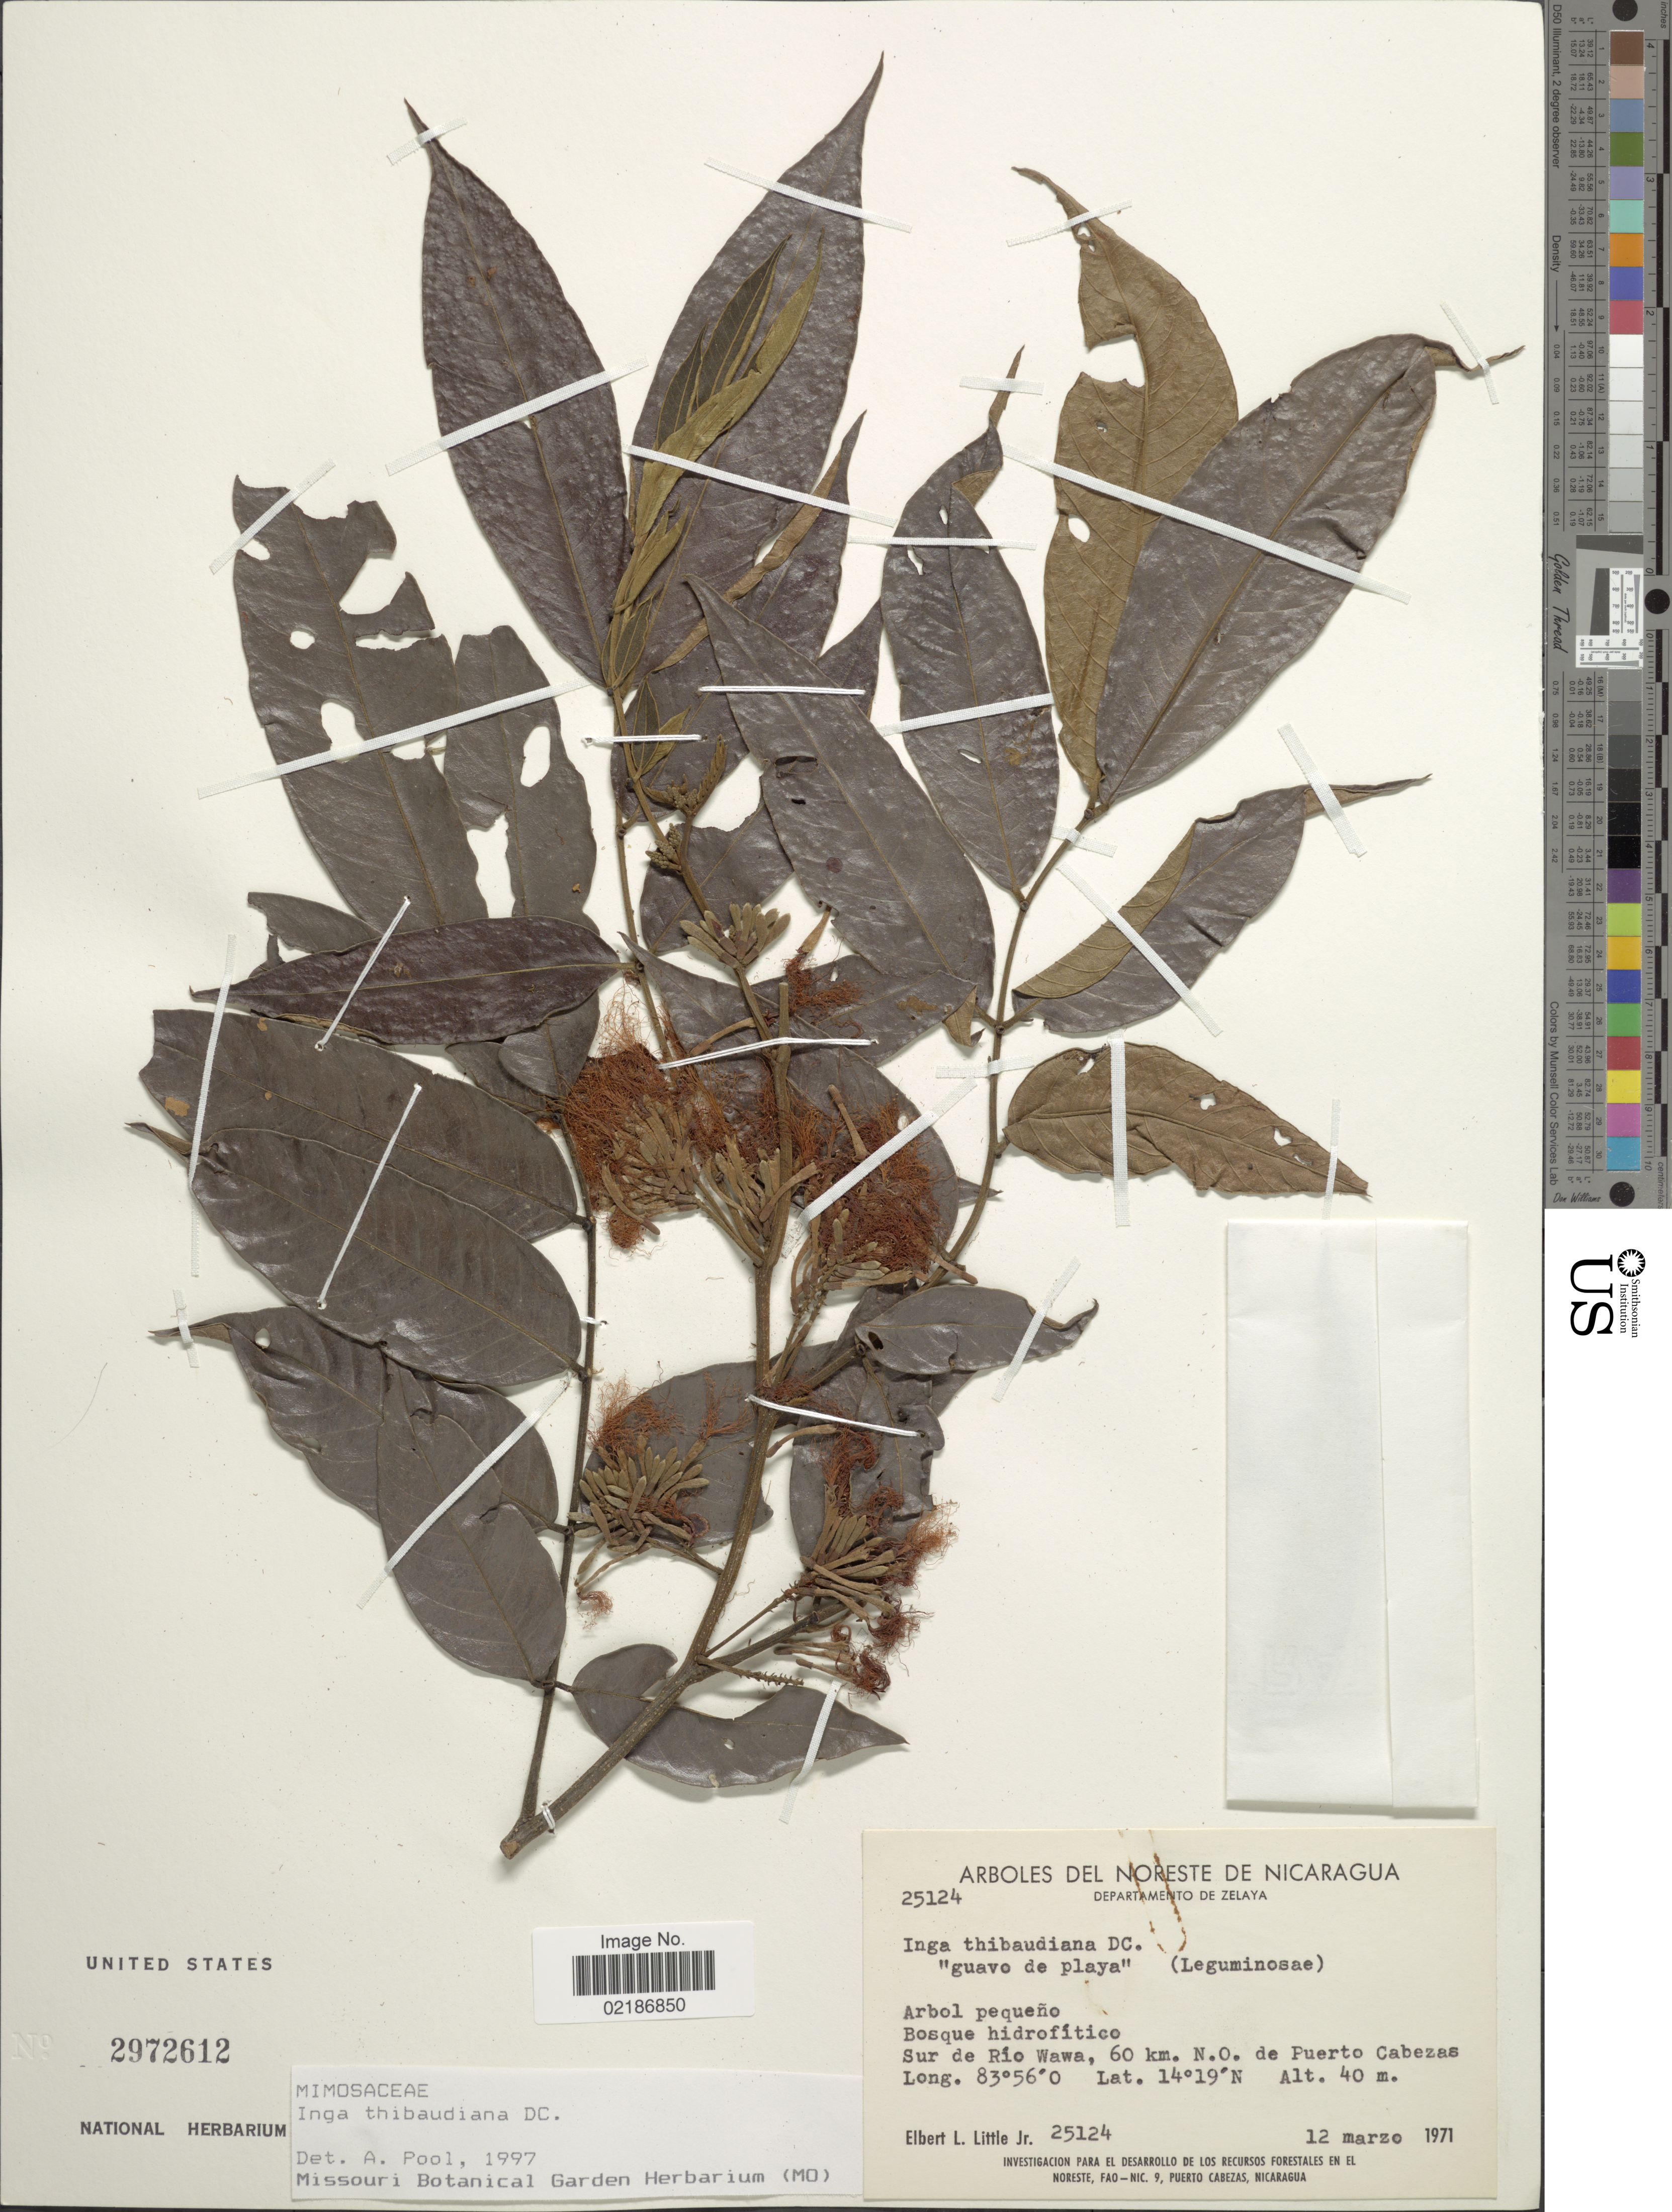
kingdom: Plantae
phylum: Tracheophyta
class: Magnoliopsida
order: Fabales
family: Fabaceae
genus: Inga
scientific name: Inga thibaudiana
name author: DC.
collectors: E. L. Little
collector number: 25124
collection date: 1971-03-12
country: Nicaragua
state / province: Atlantico Norte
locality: Noreste de Nicaragua, Departamento de Zelaya, Sur de Rio Wawa, 60 km N. O. de Puerto Cabezas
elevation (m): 40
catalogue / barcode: US 2972612